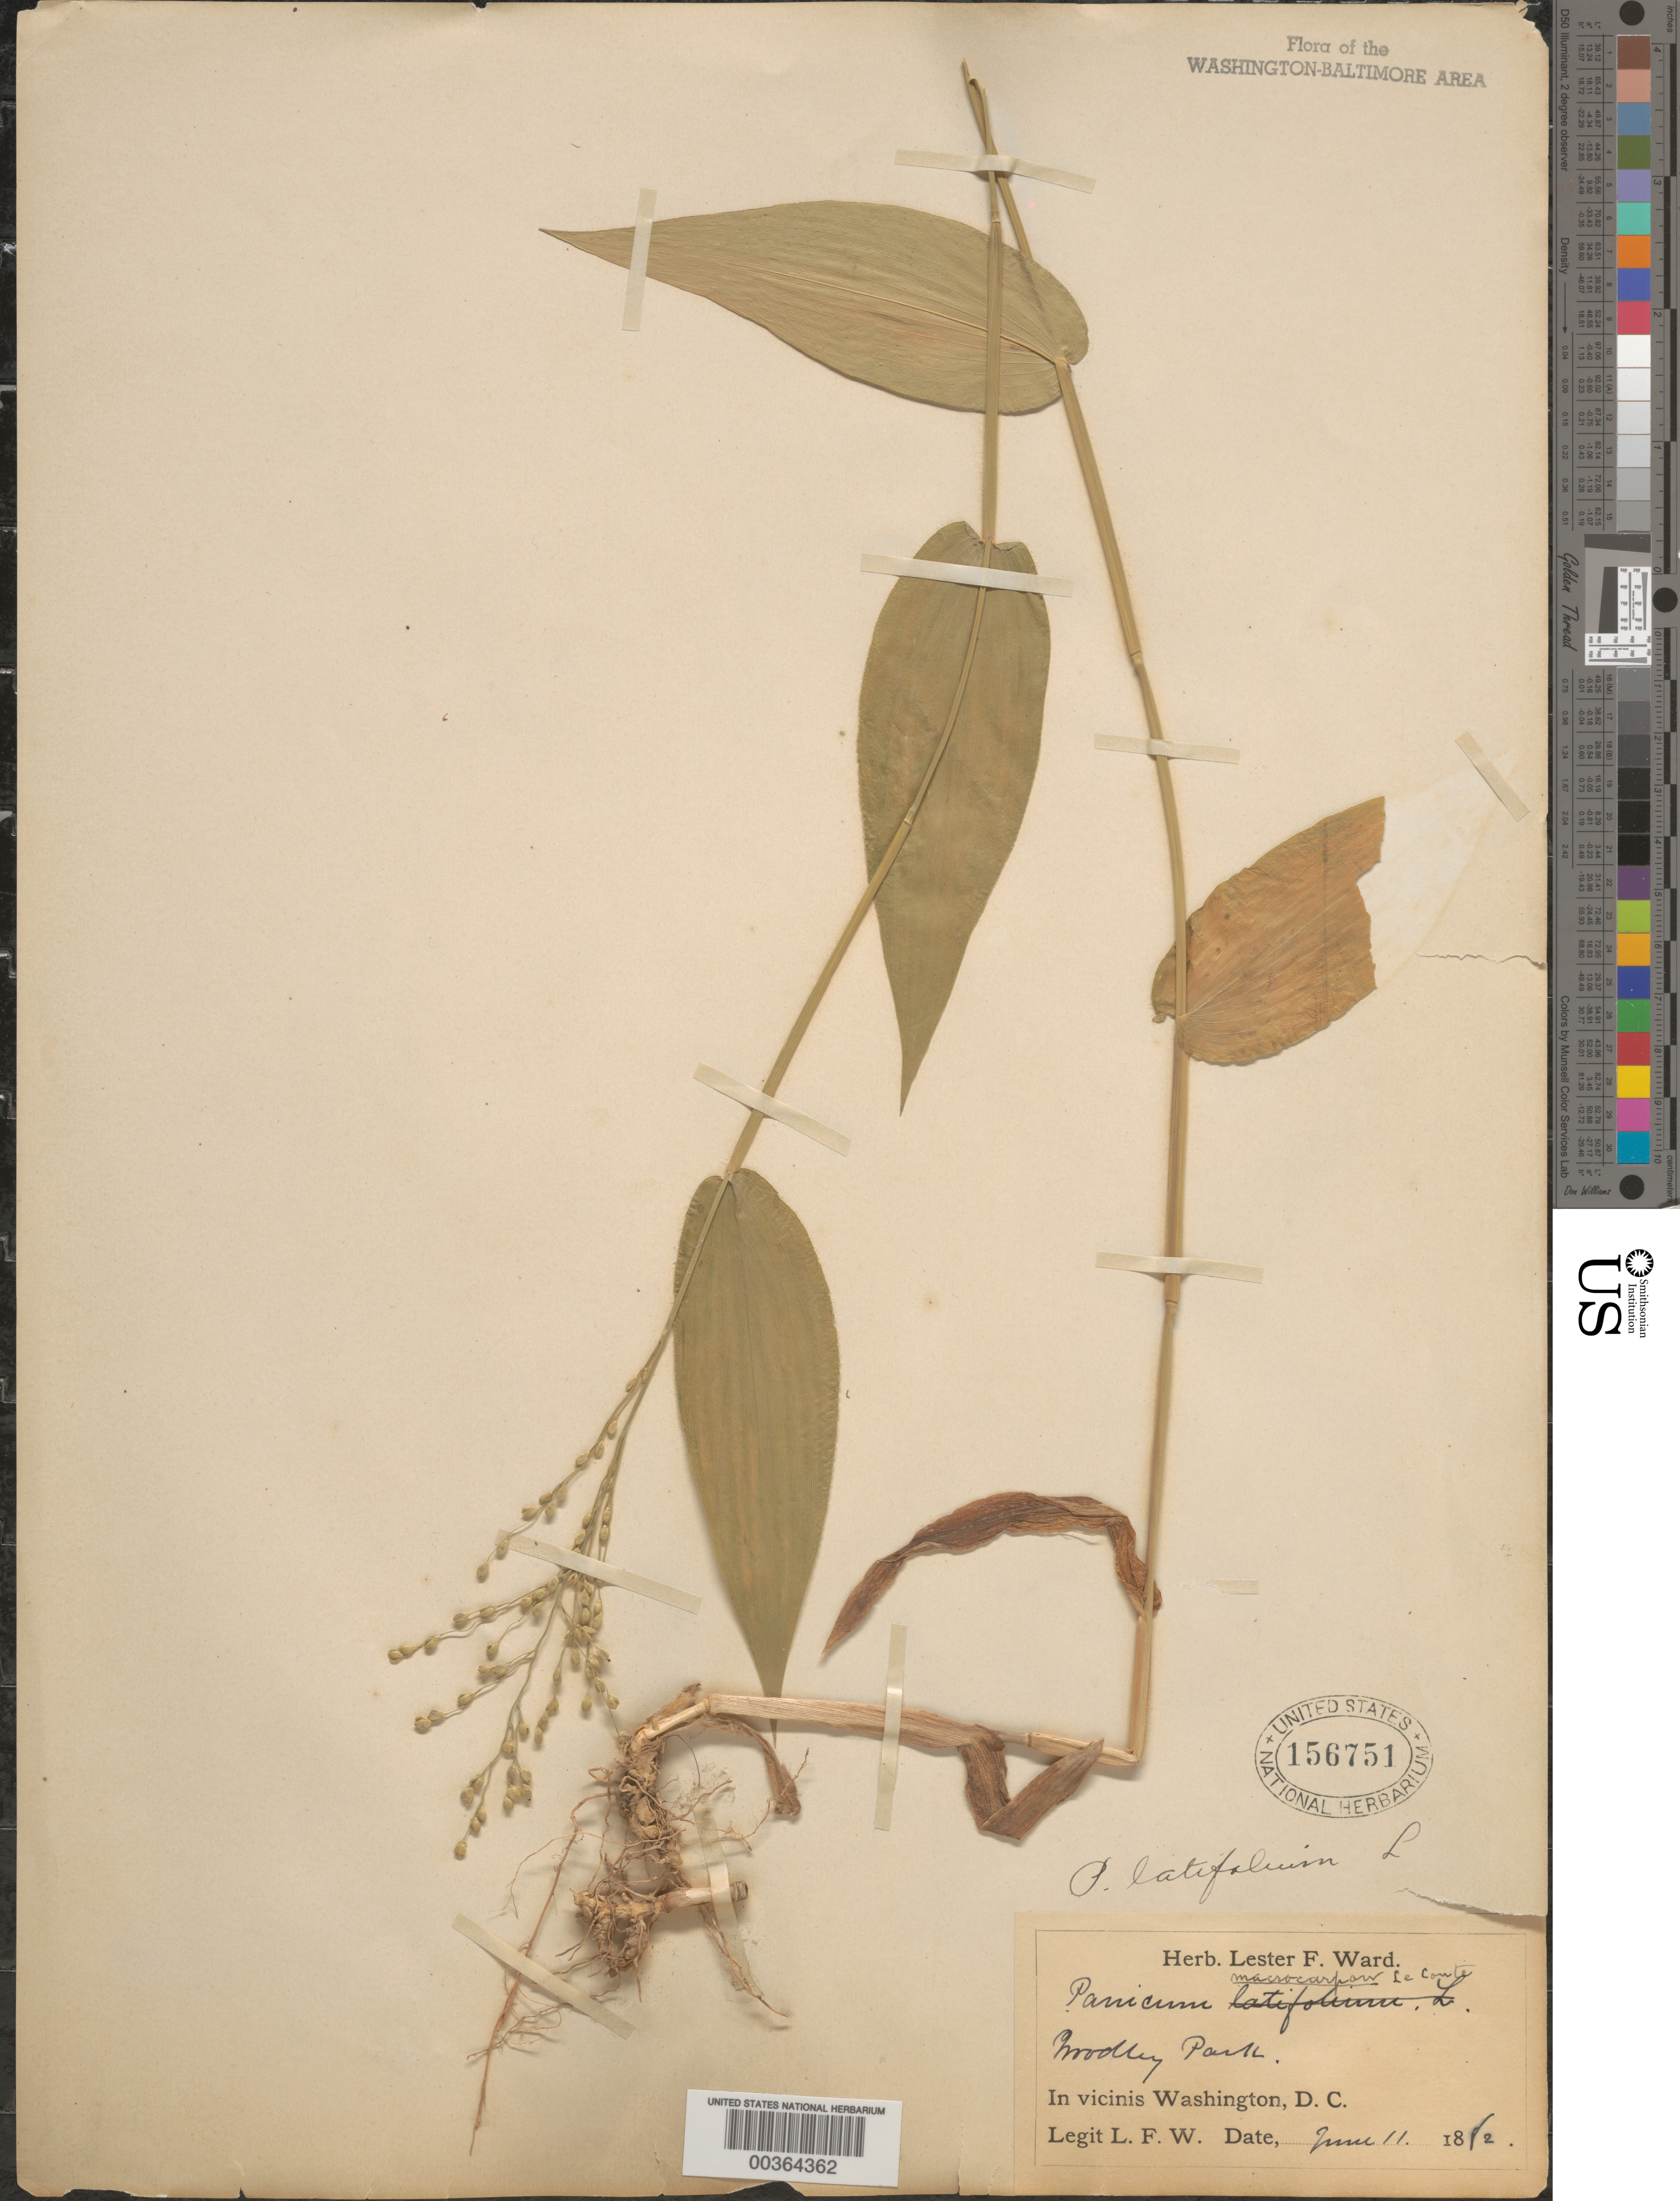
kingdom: Plantae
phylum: Tracheophyta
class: Liliopsida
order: Poales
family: Poaceae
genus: Dichanthelium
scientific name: Dichanthelium latifolium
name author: (L.) Harvill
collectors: L. F. Ward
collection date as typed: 11 Jun 1882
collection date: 1882-06-11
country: United States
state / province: District of Columbia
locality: Woodley Park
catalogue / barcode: US 156751